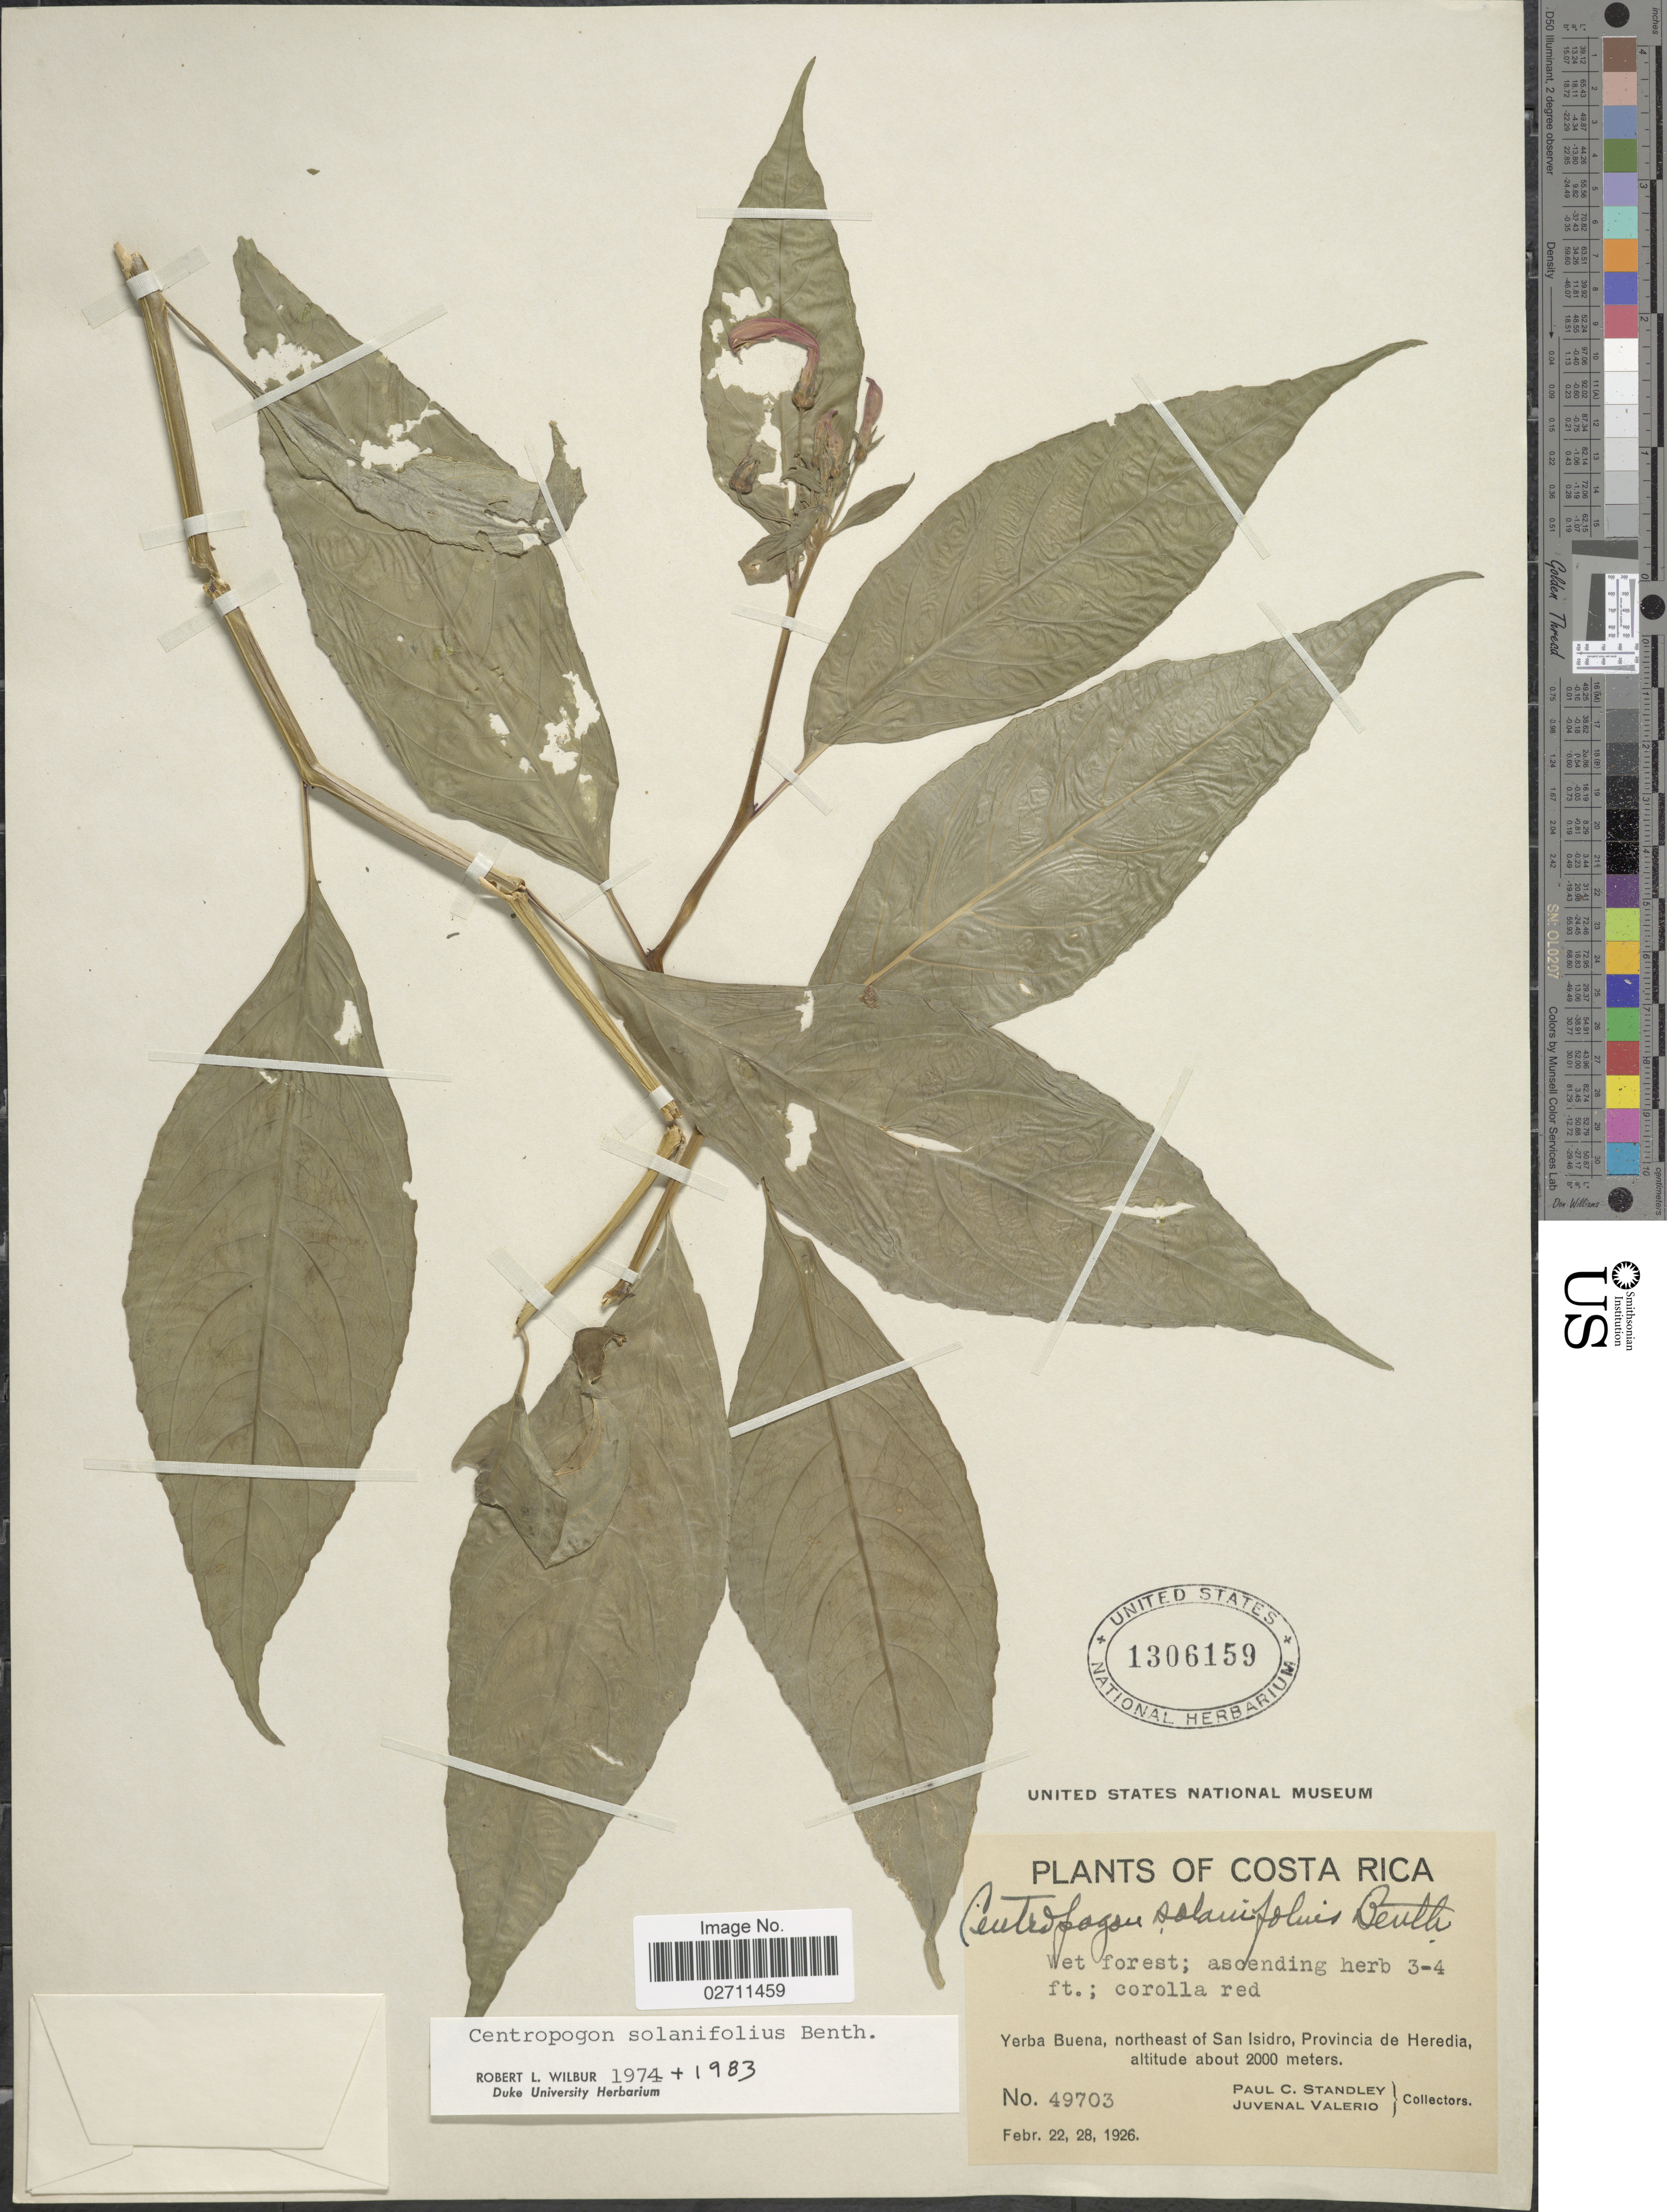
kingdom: Plantae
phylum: Tracheophyta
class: Magnoliopsida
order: Asterales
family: Campanulaceae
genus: Centropogon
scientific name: Centropogon solanifolius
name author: Benth.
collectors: P. C. Standley & J. Valerio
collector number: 49703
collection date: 1926-02-22/1926-02-28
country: Costa Rica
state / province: Heredia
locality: Yerba Buena, northeast of San Isidro.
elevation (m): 2000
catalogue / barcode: US 1306159